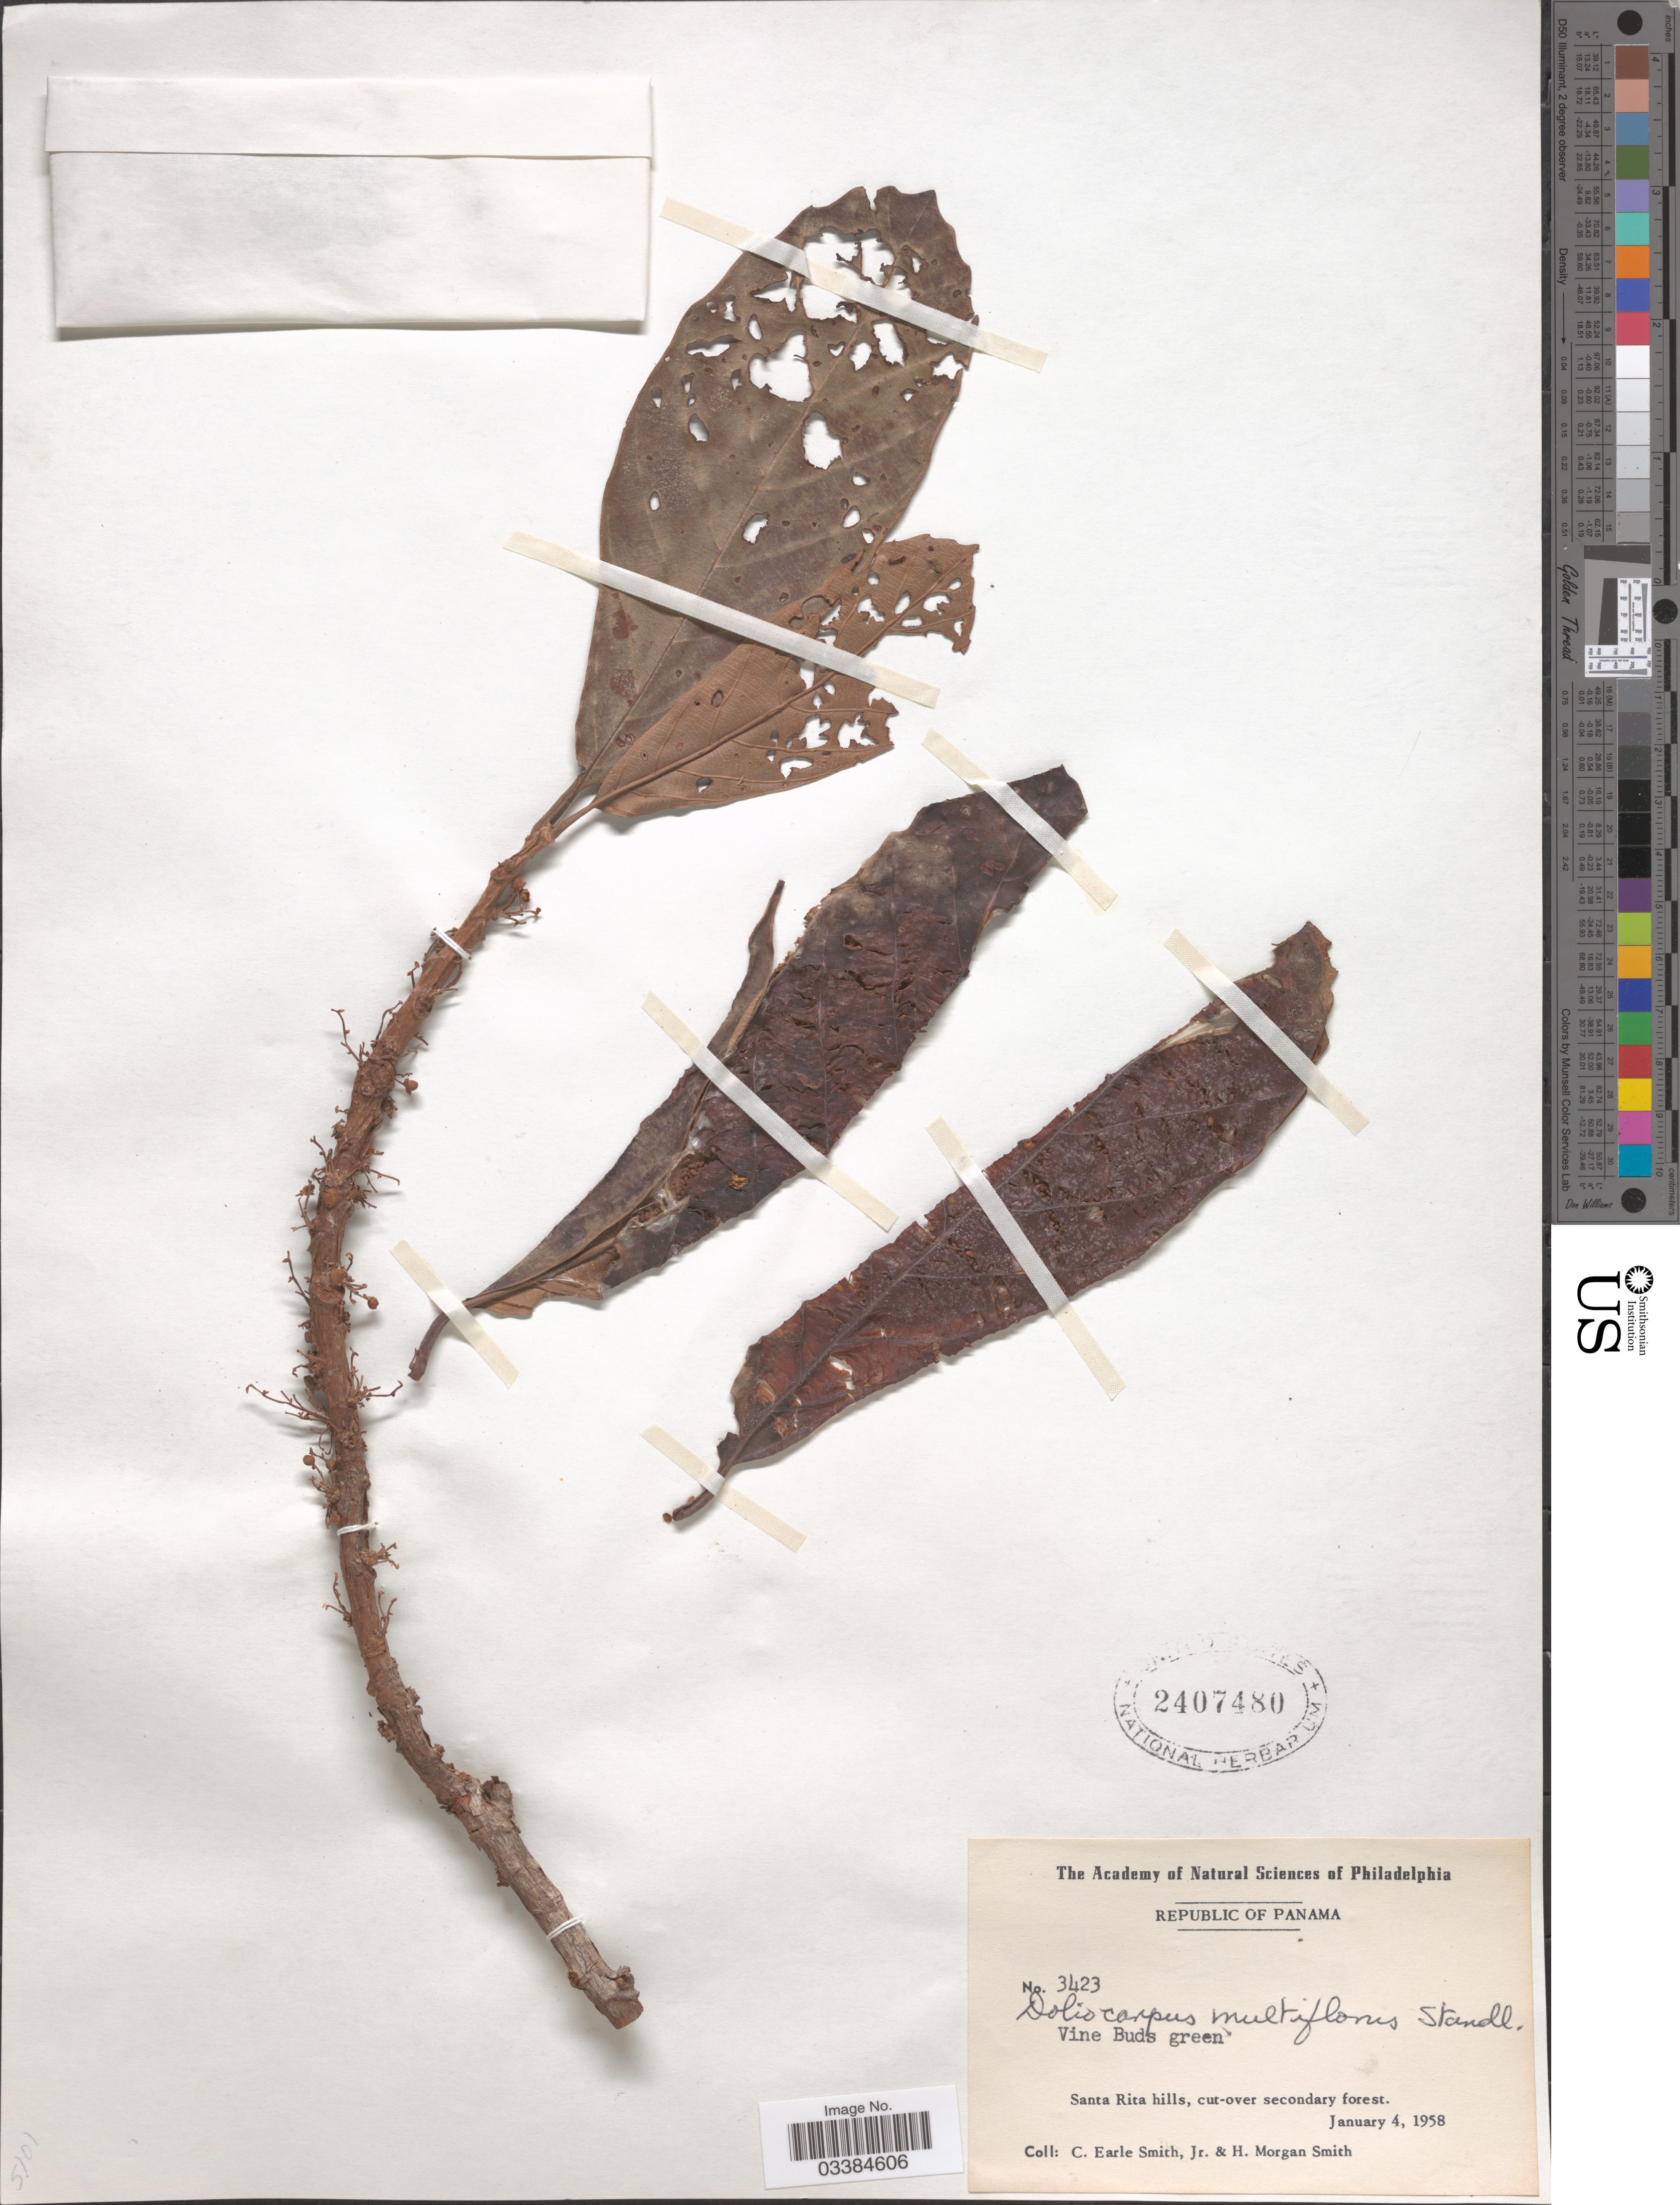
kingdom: Plantae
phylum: Tracheophyta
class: Magnoliopsida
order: Dilleniales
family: Dilleniaceae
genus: Doliocarpus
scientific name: Doliocarpus multiflorus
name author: Standl.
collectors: C. E. Smith Jr. & H. M. Smith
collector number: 3423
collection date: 1958-01-04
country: Panama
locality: Santa Rita hills.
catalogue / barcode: US 2407480